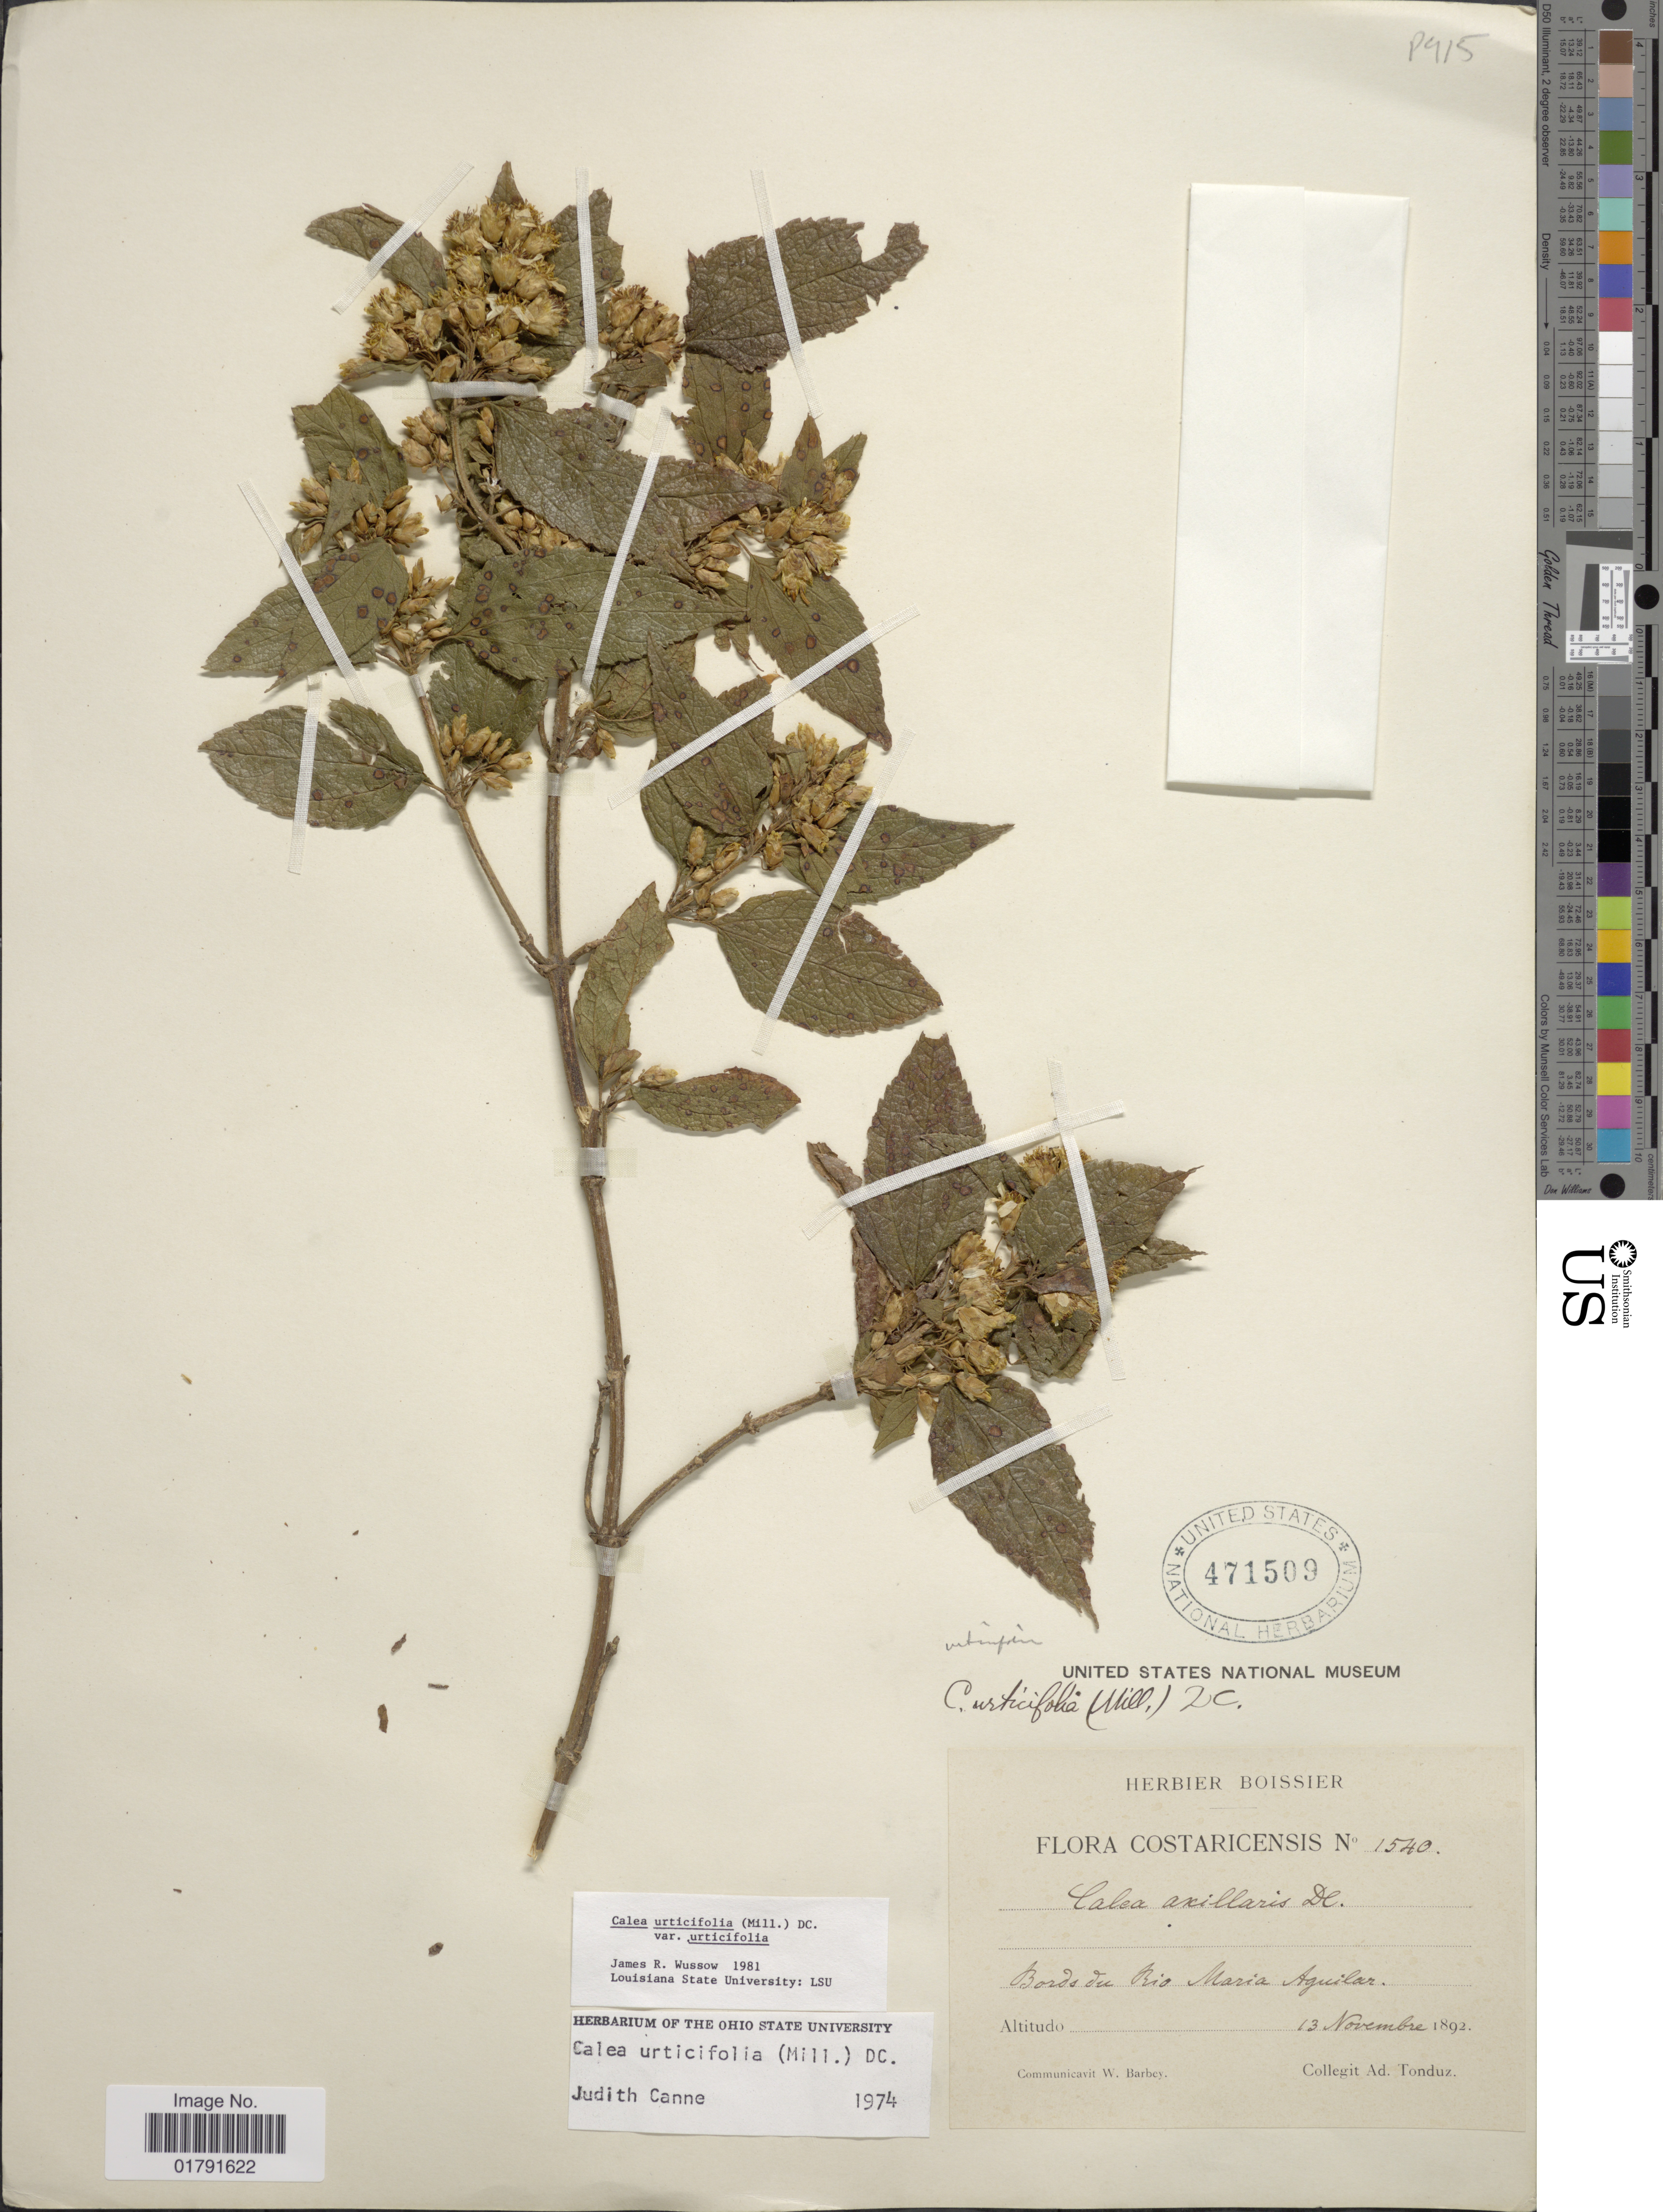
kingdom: Plantae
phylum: Tracheophyta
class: Magnoliopsida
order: Asterales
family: Asteraceae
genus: Calea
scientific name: Calea urticifolia var. urticifolia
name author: (Mill.) DC.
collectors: A. Tonduz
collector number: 1540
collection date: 1892-11-13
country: Costa Rica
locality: Bords du Rio Maria Aguilar.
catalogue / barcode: US 471509